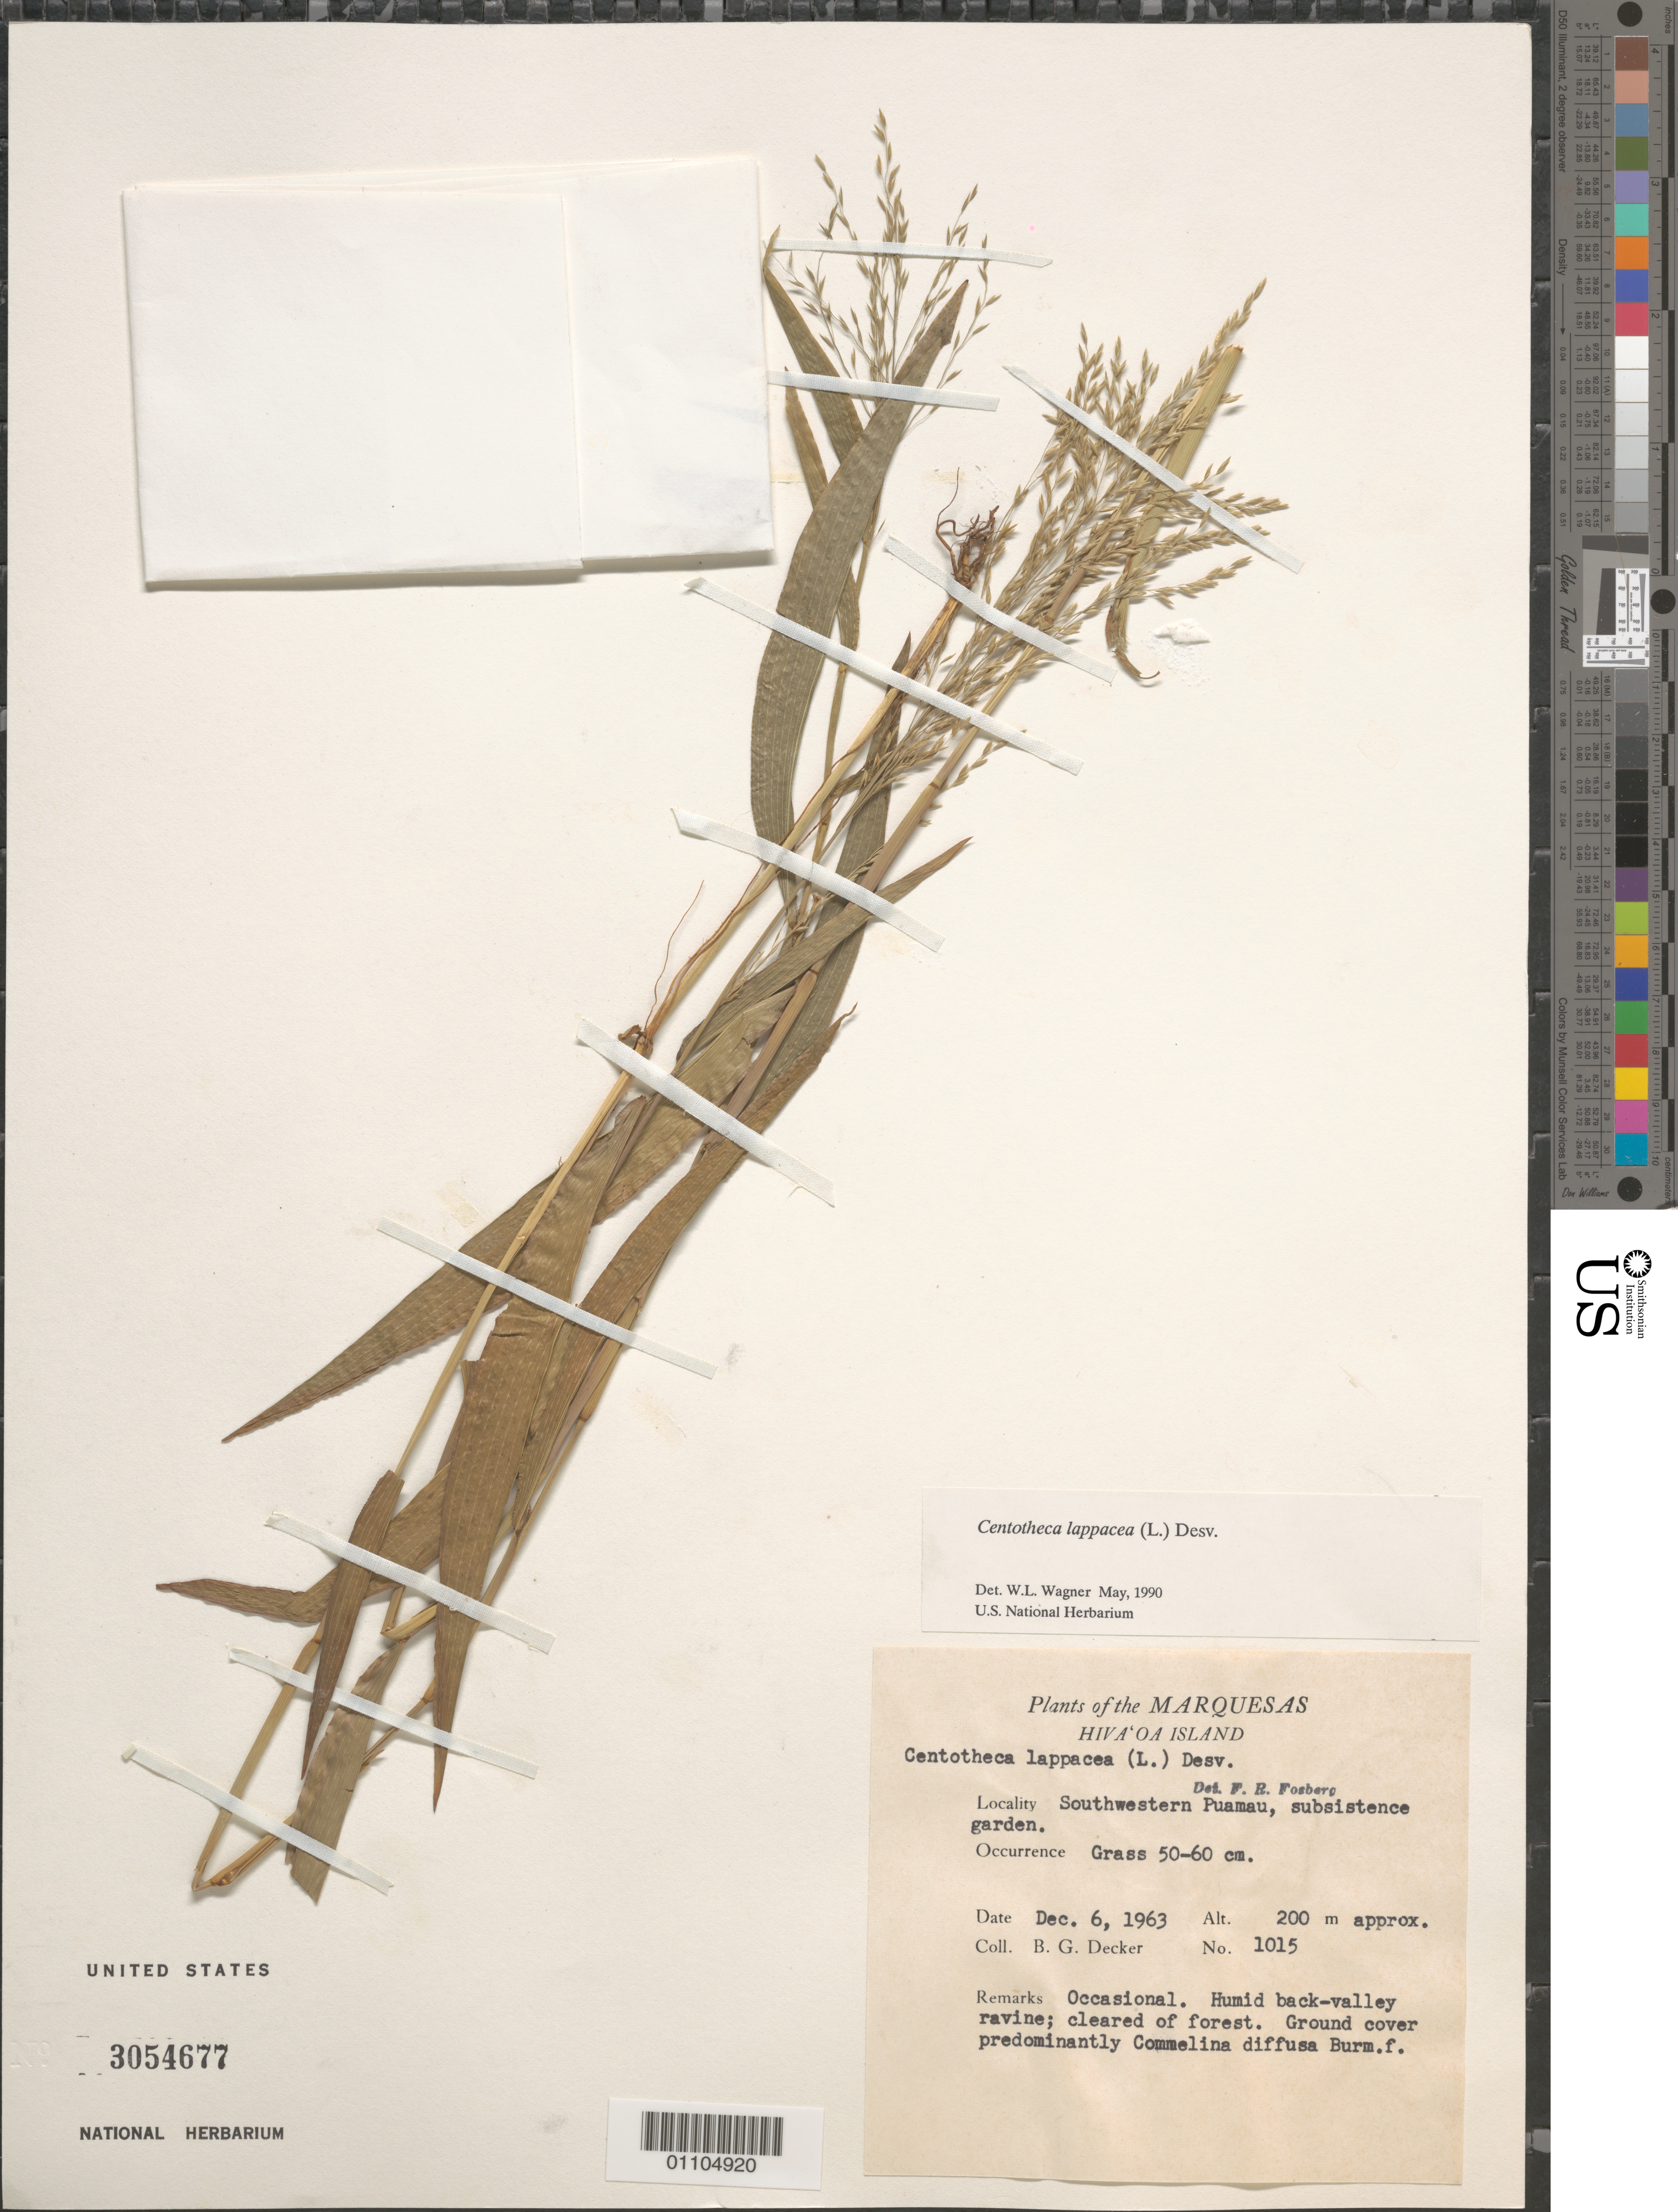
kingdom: Plantae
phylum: Tracheophyta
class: Liliopsida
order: Poales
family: Poaceae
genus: Centotheca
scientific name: Centotheca lappacea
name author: (L.) Desv.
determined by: Wagner, W. L., (BOT), Smithsonian Institution - National Museum of Natural History (UNITED STATES)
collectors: B. G. Decker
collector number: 1015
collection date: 1963-12-06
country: French Polynesia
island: Hiva Oa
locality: SW Puamau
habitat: Subsistence garden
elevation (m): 200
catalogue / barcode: US 3054677